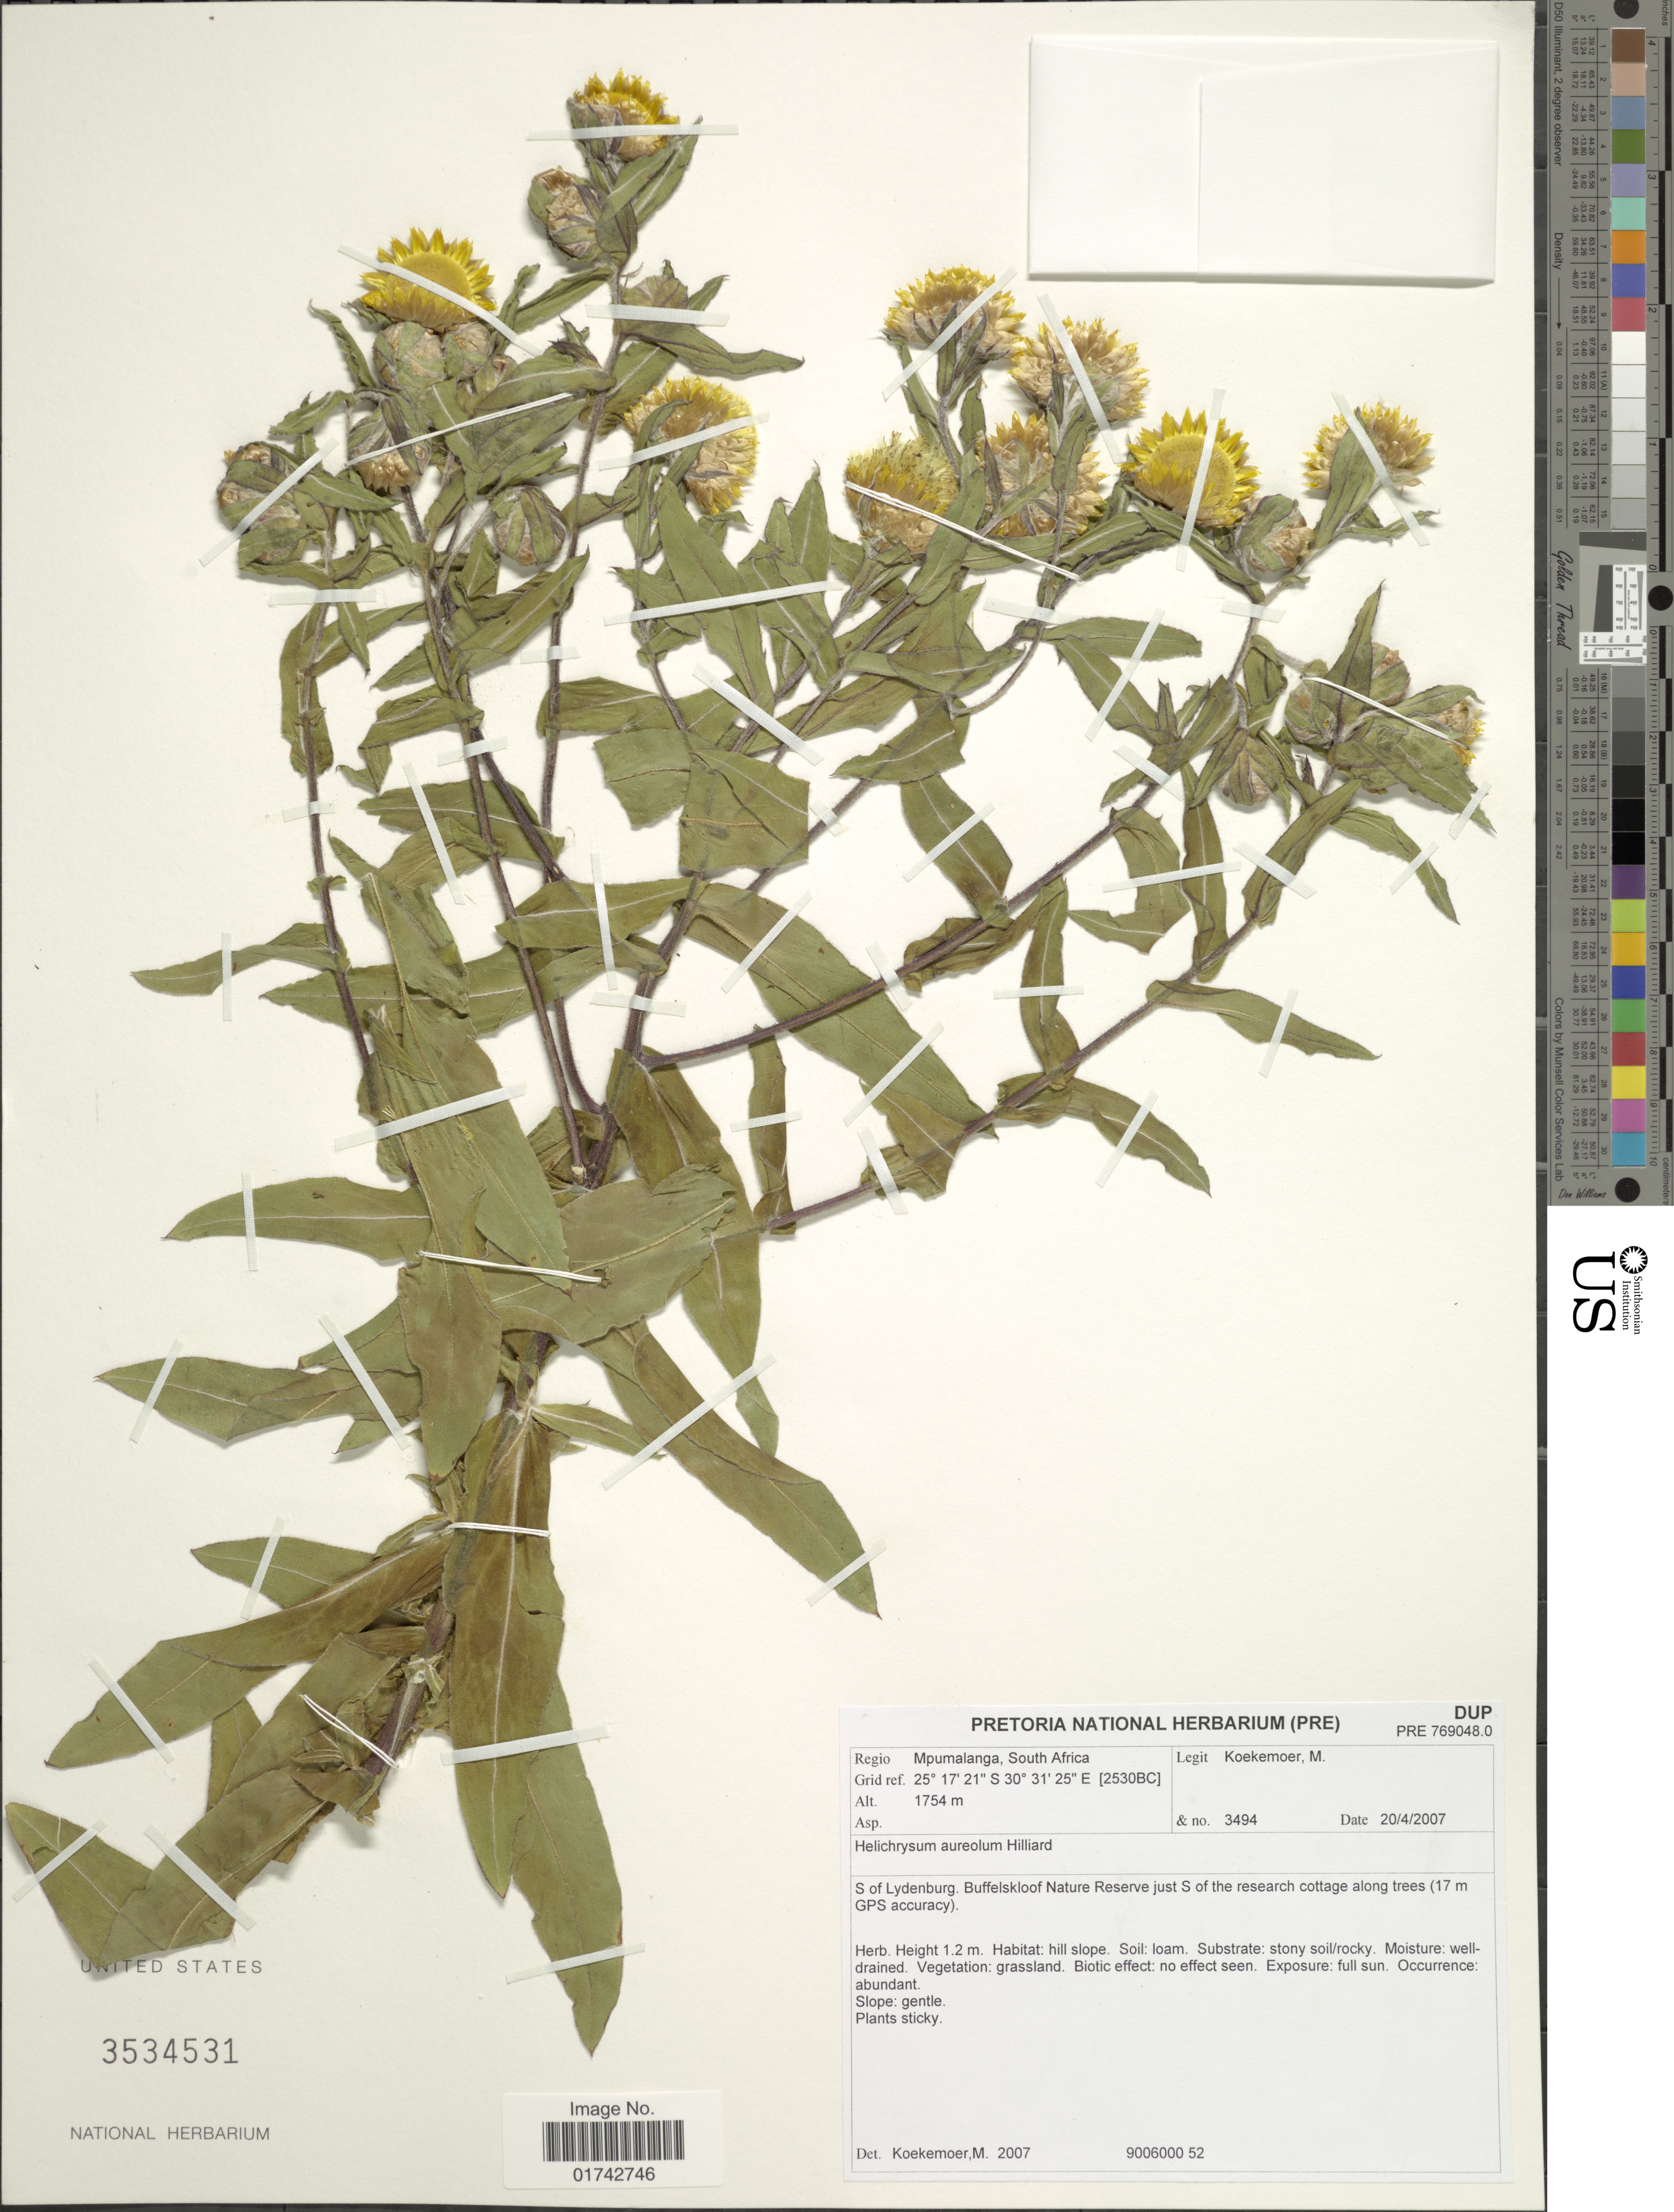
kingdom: Plantae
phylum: Tracheophyta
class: Magnoliopsida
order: Asterales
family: Asteraceae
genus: Helichrysum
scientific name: Helichrysum aureolum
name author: Hilliard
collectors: M. Koekemoer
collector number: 3494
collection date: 2007-04-20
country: South Africa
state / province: Mpumalanga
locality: S of Lydenburg. Buffelskloof Nature Reserve just S of the research cottage along trees (17 m GPS accuracy)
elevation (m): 1754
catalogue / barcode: US 3534531